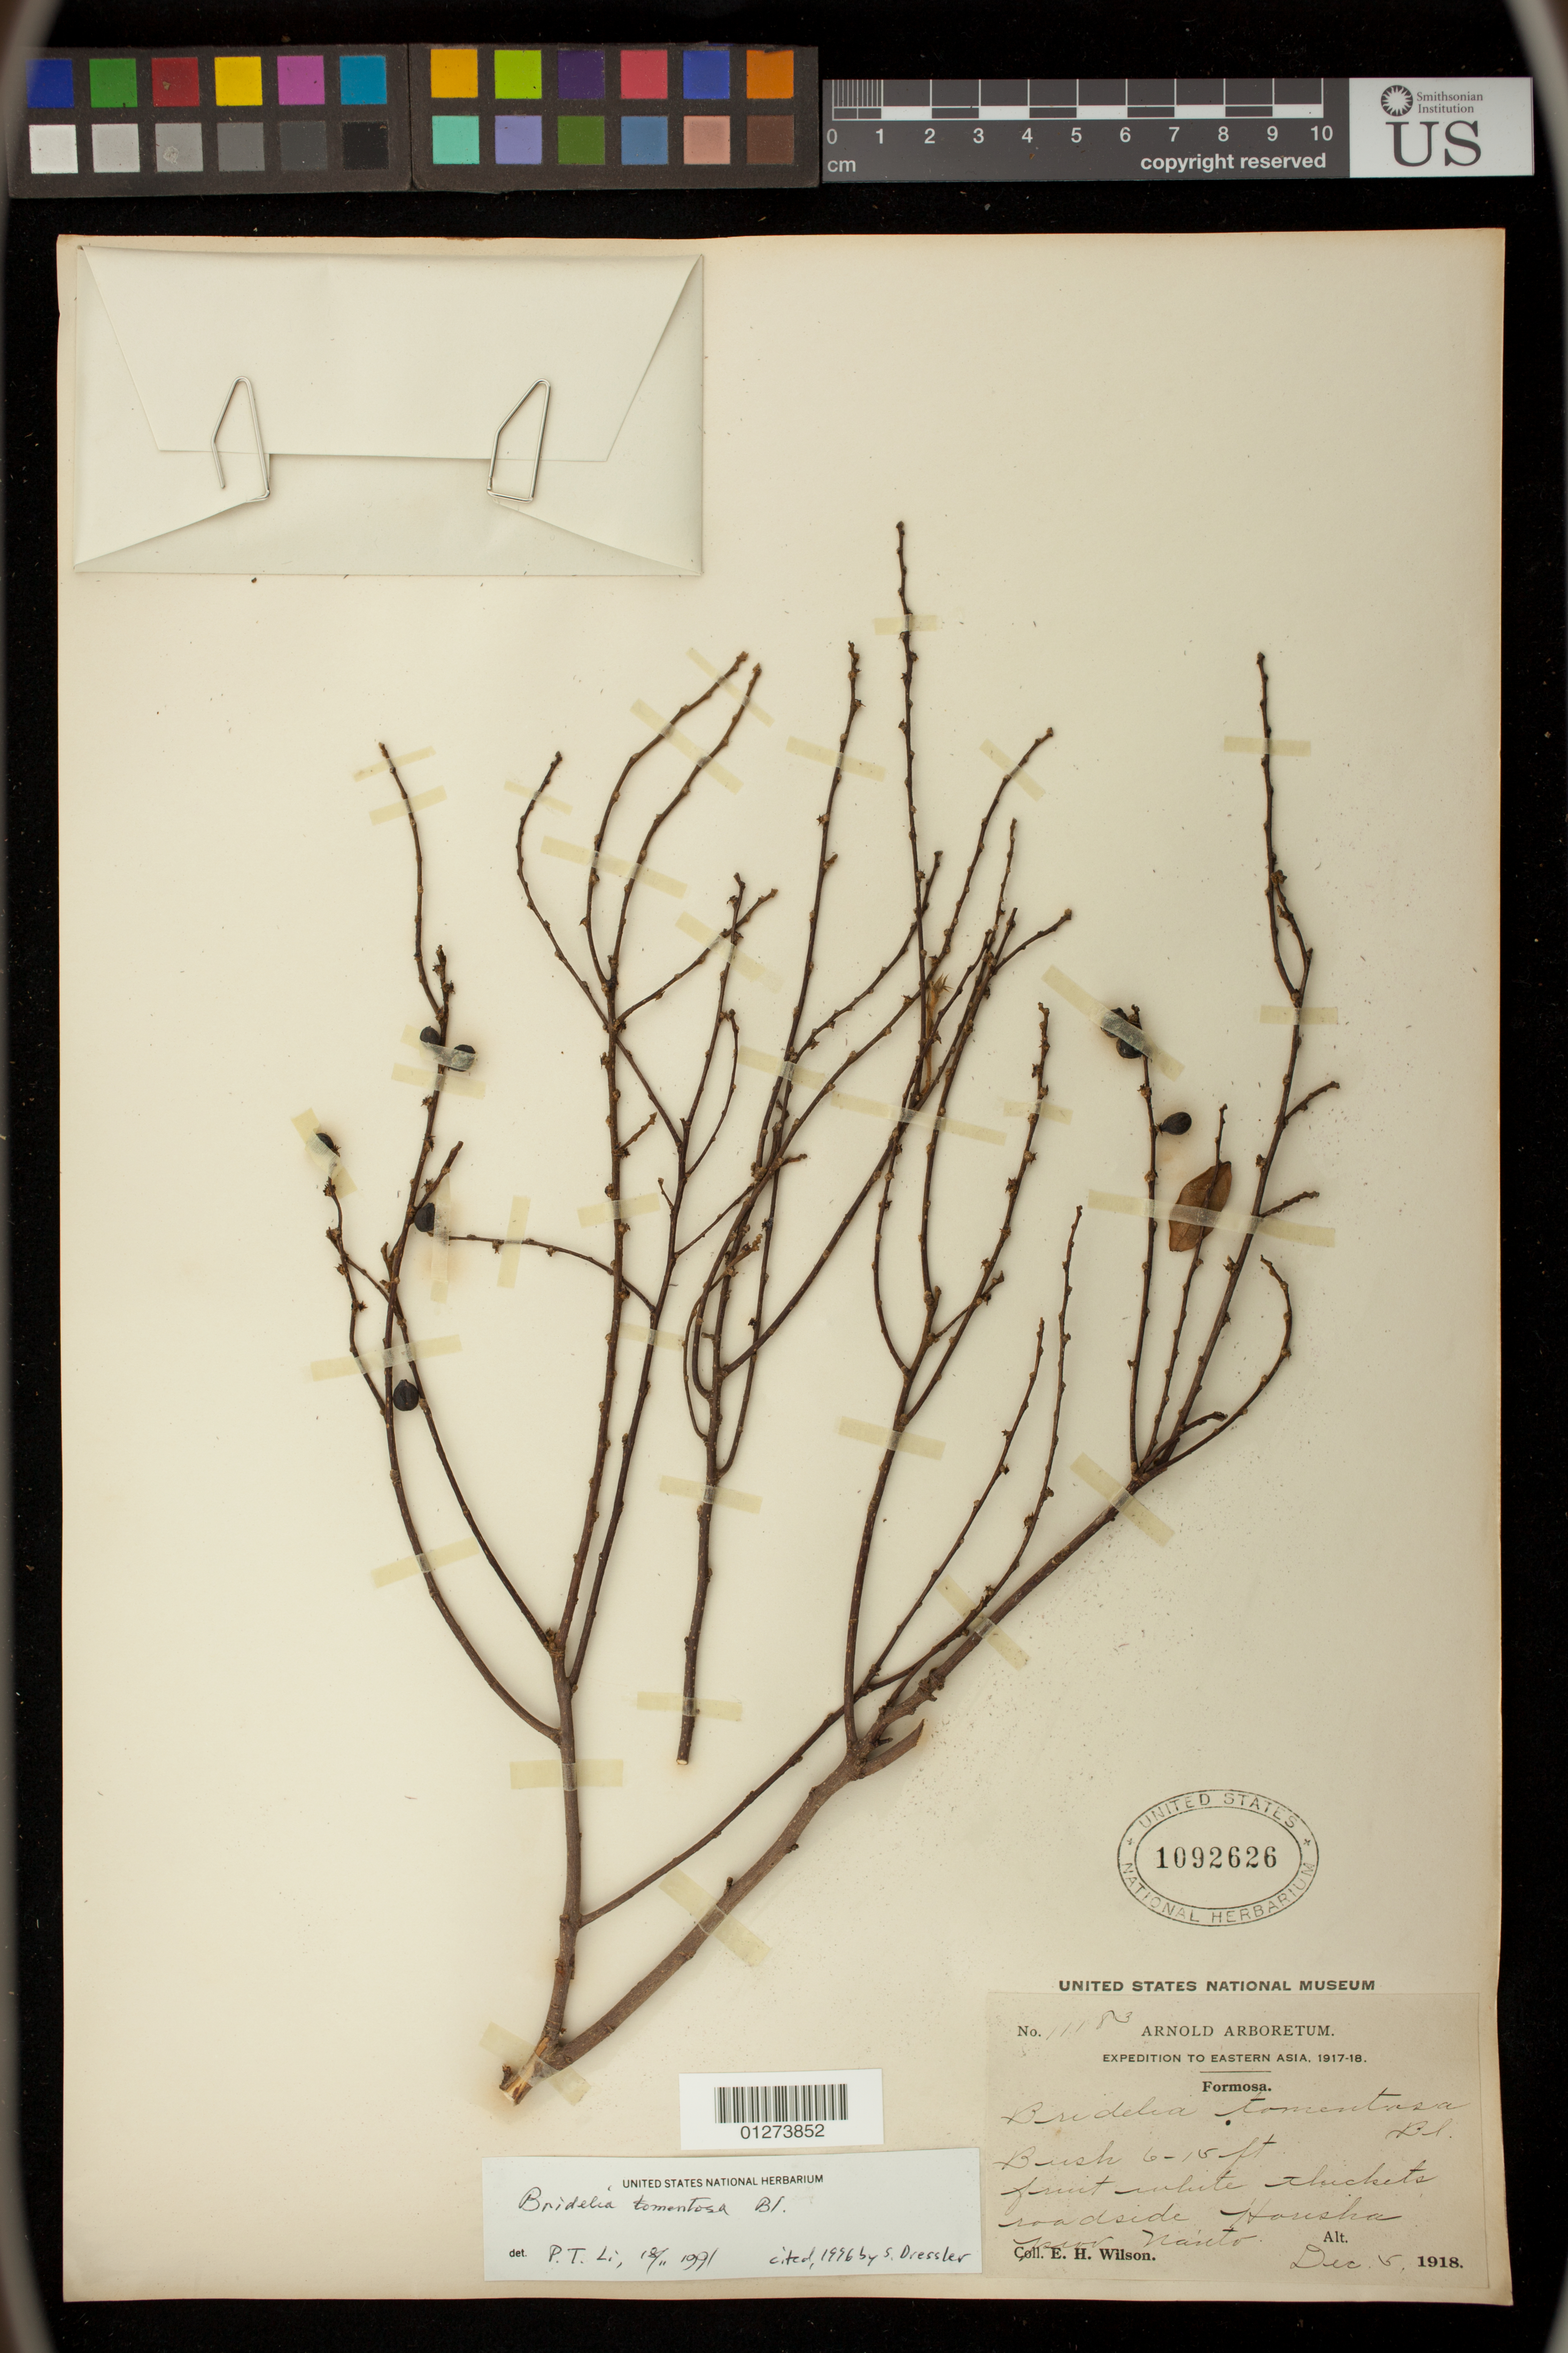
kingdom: Plantae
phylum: Tracheophyta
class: Magnoliopsida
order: Malpighiales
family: Phyllanthaceae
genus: Bridelia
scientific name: Bridelia tomentosa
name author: Blume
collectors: E. Wilson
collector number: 11183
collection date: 1918-12-05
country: Taiwan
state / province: Nantou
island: Taiwan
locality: Housha, Prov Nanto, Formosa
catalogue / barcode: US 1092626